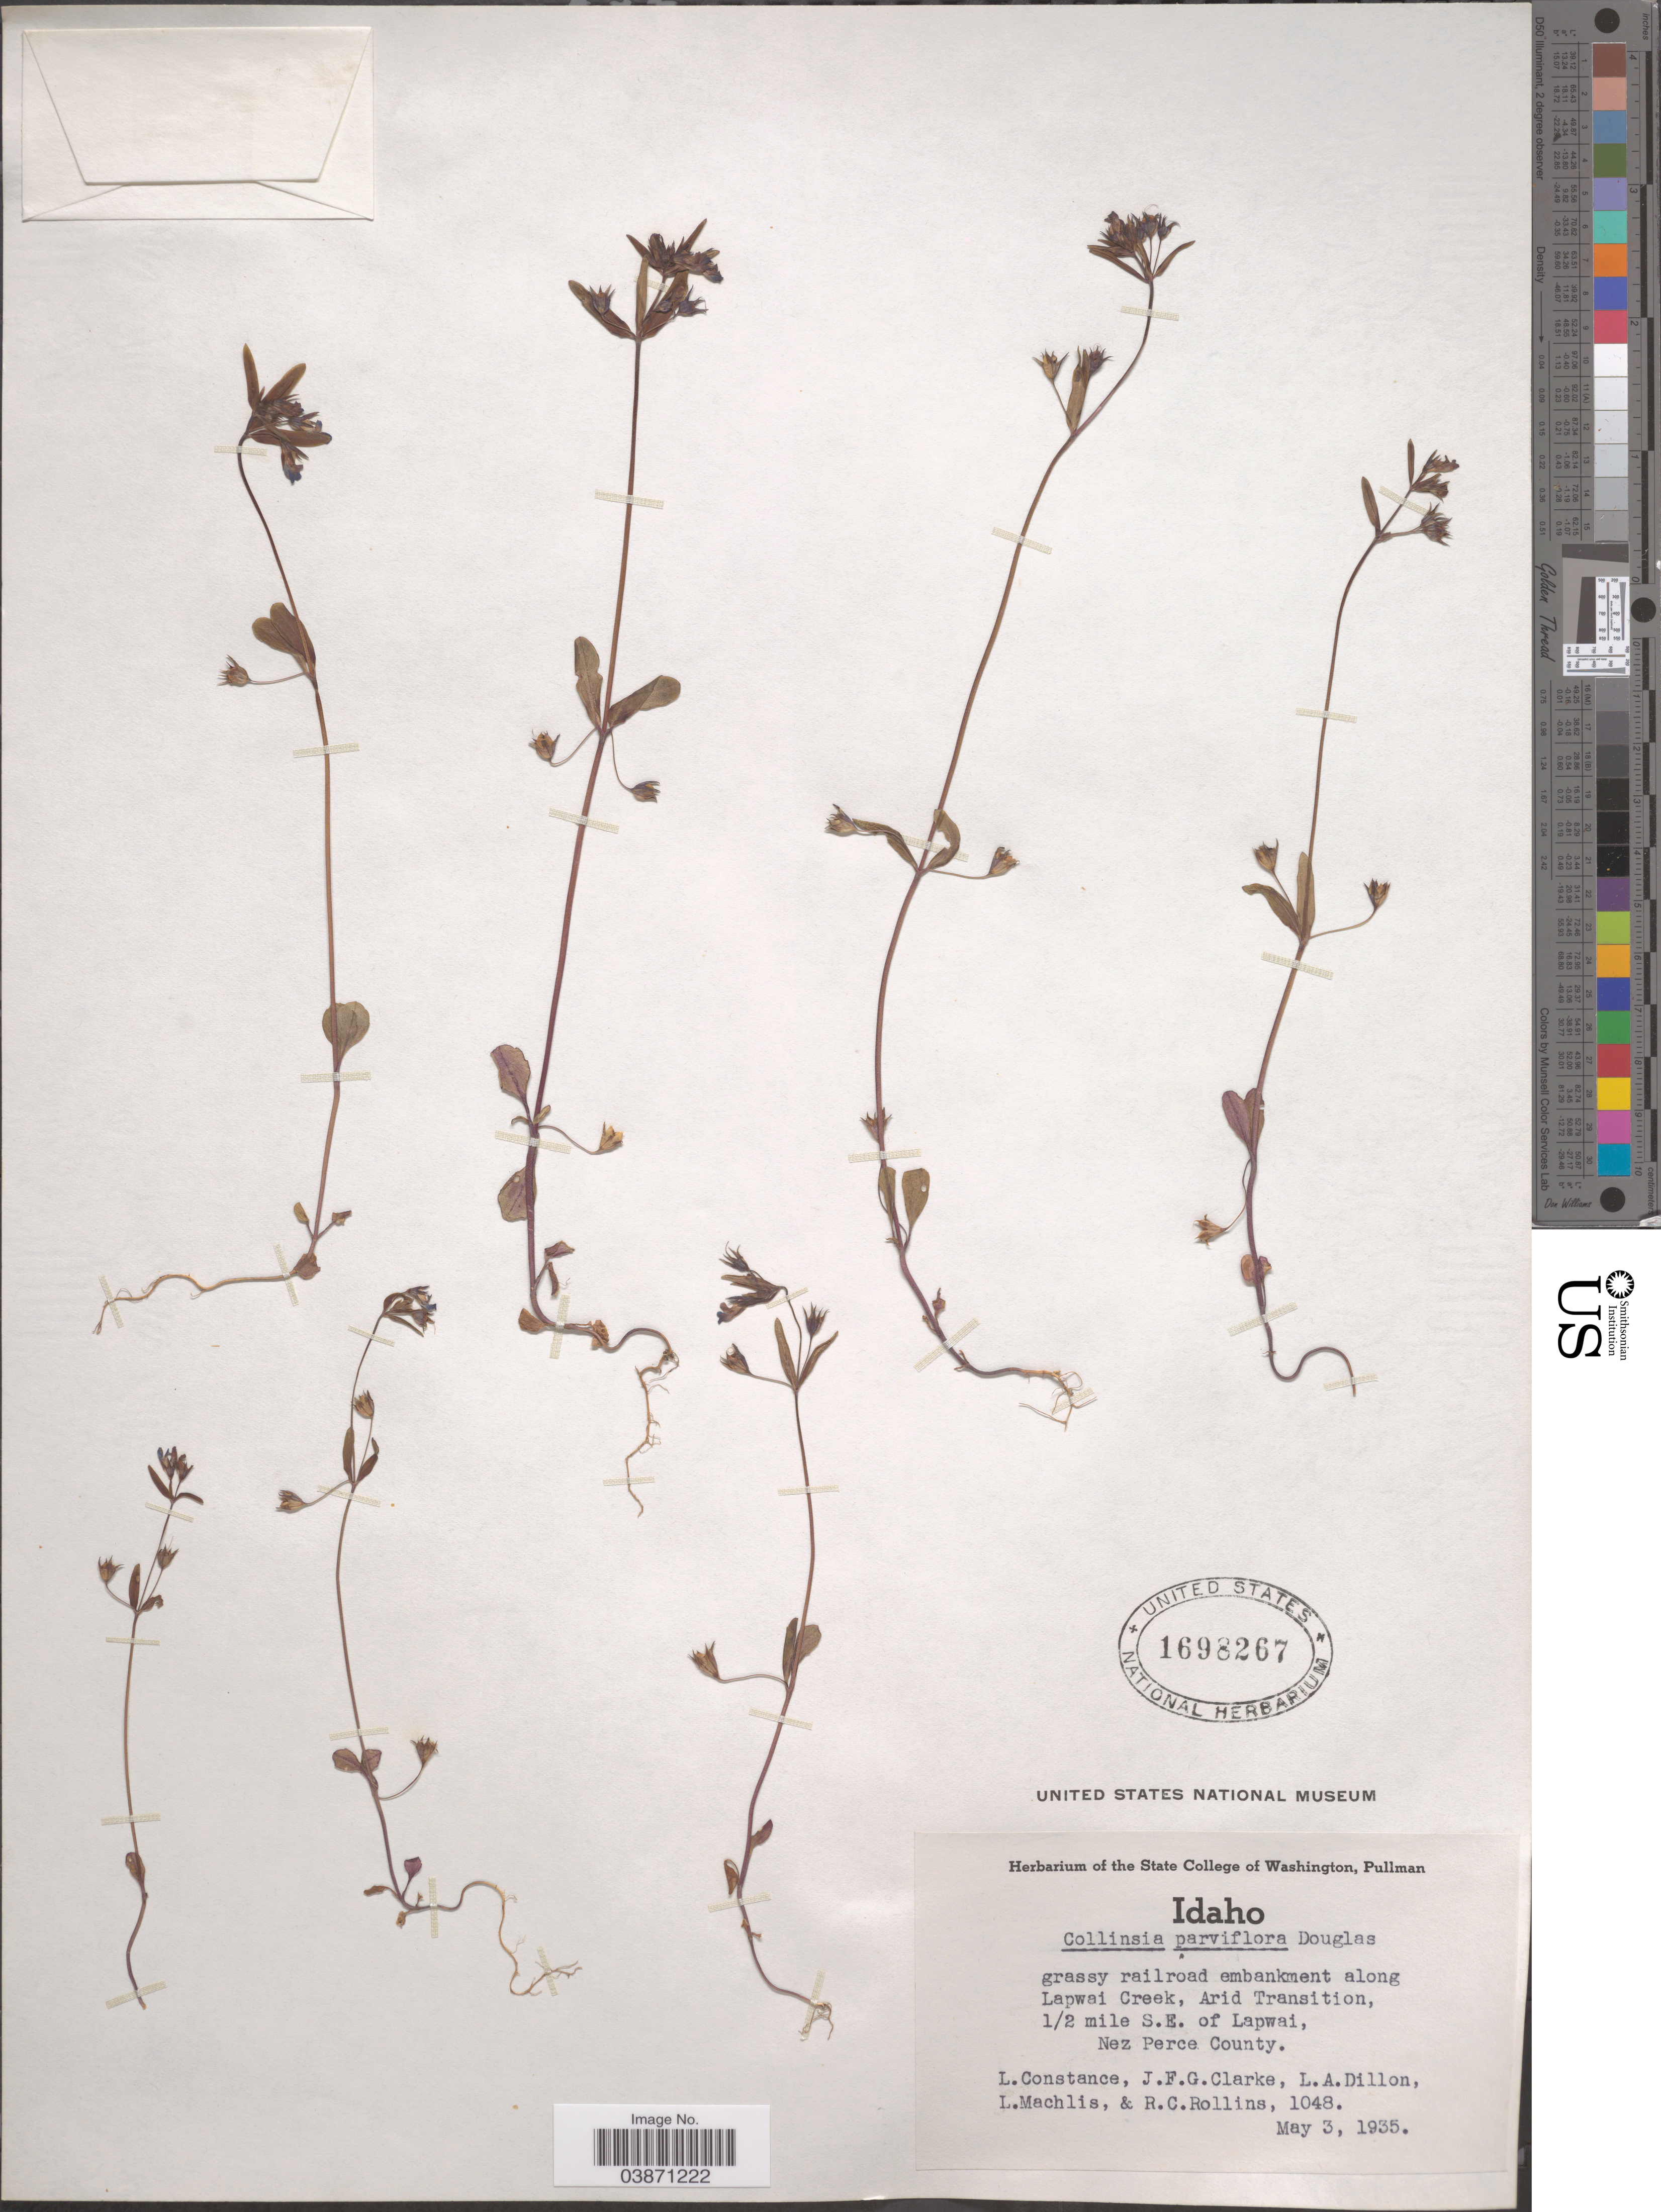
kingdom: Plantae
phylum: Tracheophyta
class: Magnoliopsida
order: Lamiales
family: Plantaginaceae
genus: Collinsia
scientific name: Collinsia parviflora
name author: Douglas ex Lindl.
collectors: L. Constance, J. F. Clarke, L. Dillon, L. Machlis & R. C. Rollins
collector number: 1048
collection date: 1935-05-03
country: United States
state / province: Idaho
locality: Grassy railroad embankment along Lapwai Creek, Arid Transition, 1/2 mile S.E. of Lapwai, Nez Perce County.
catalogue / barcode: US 1698267